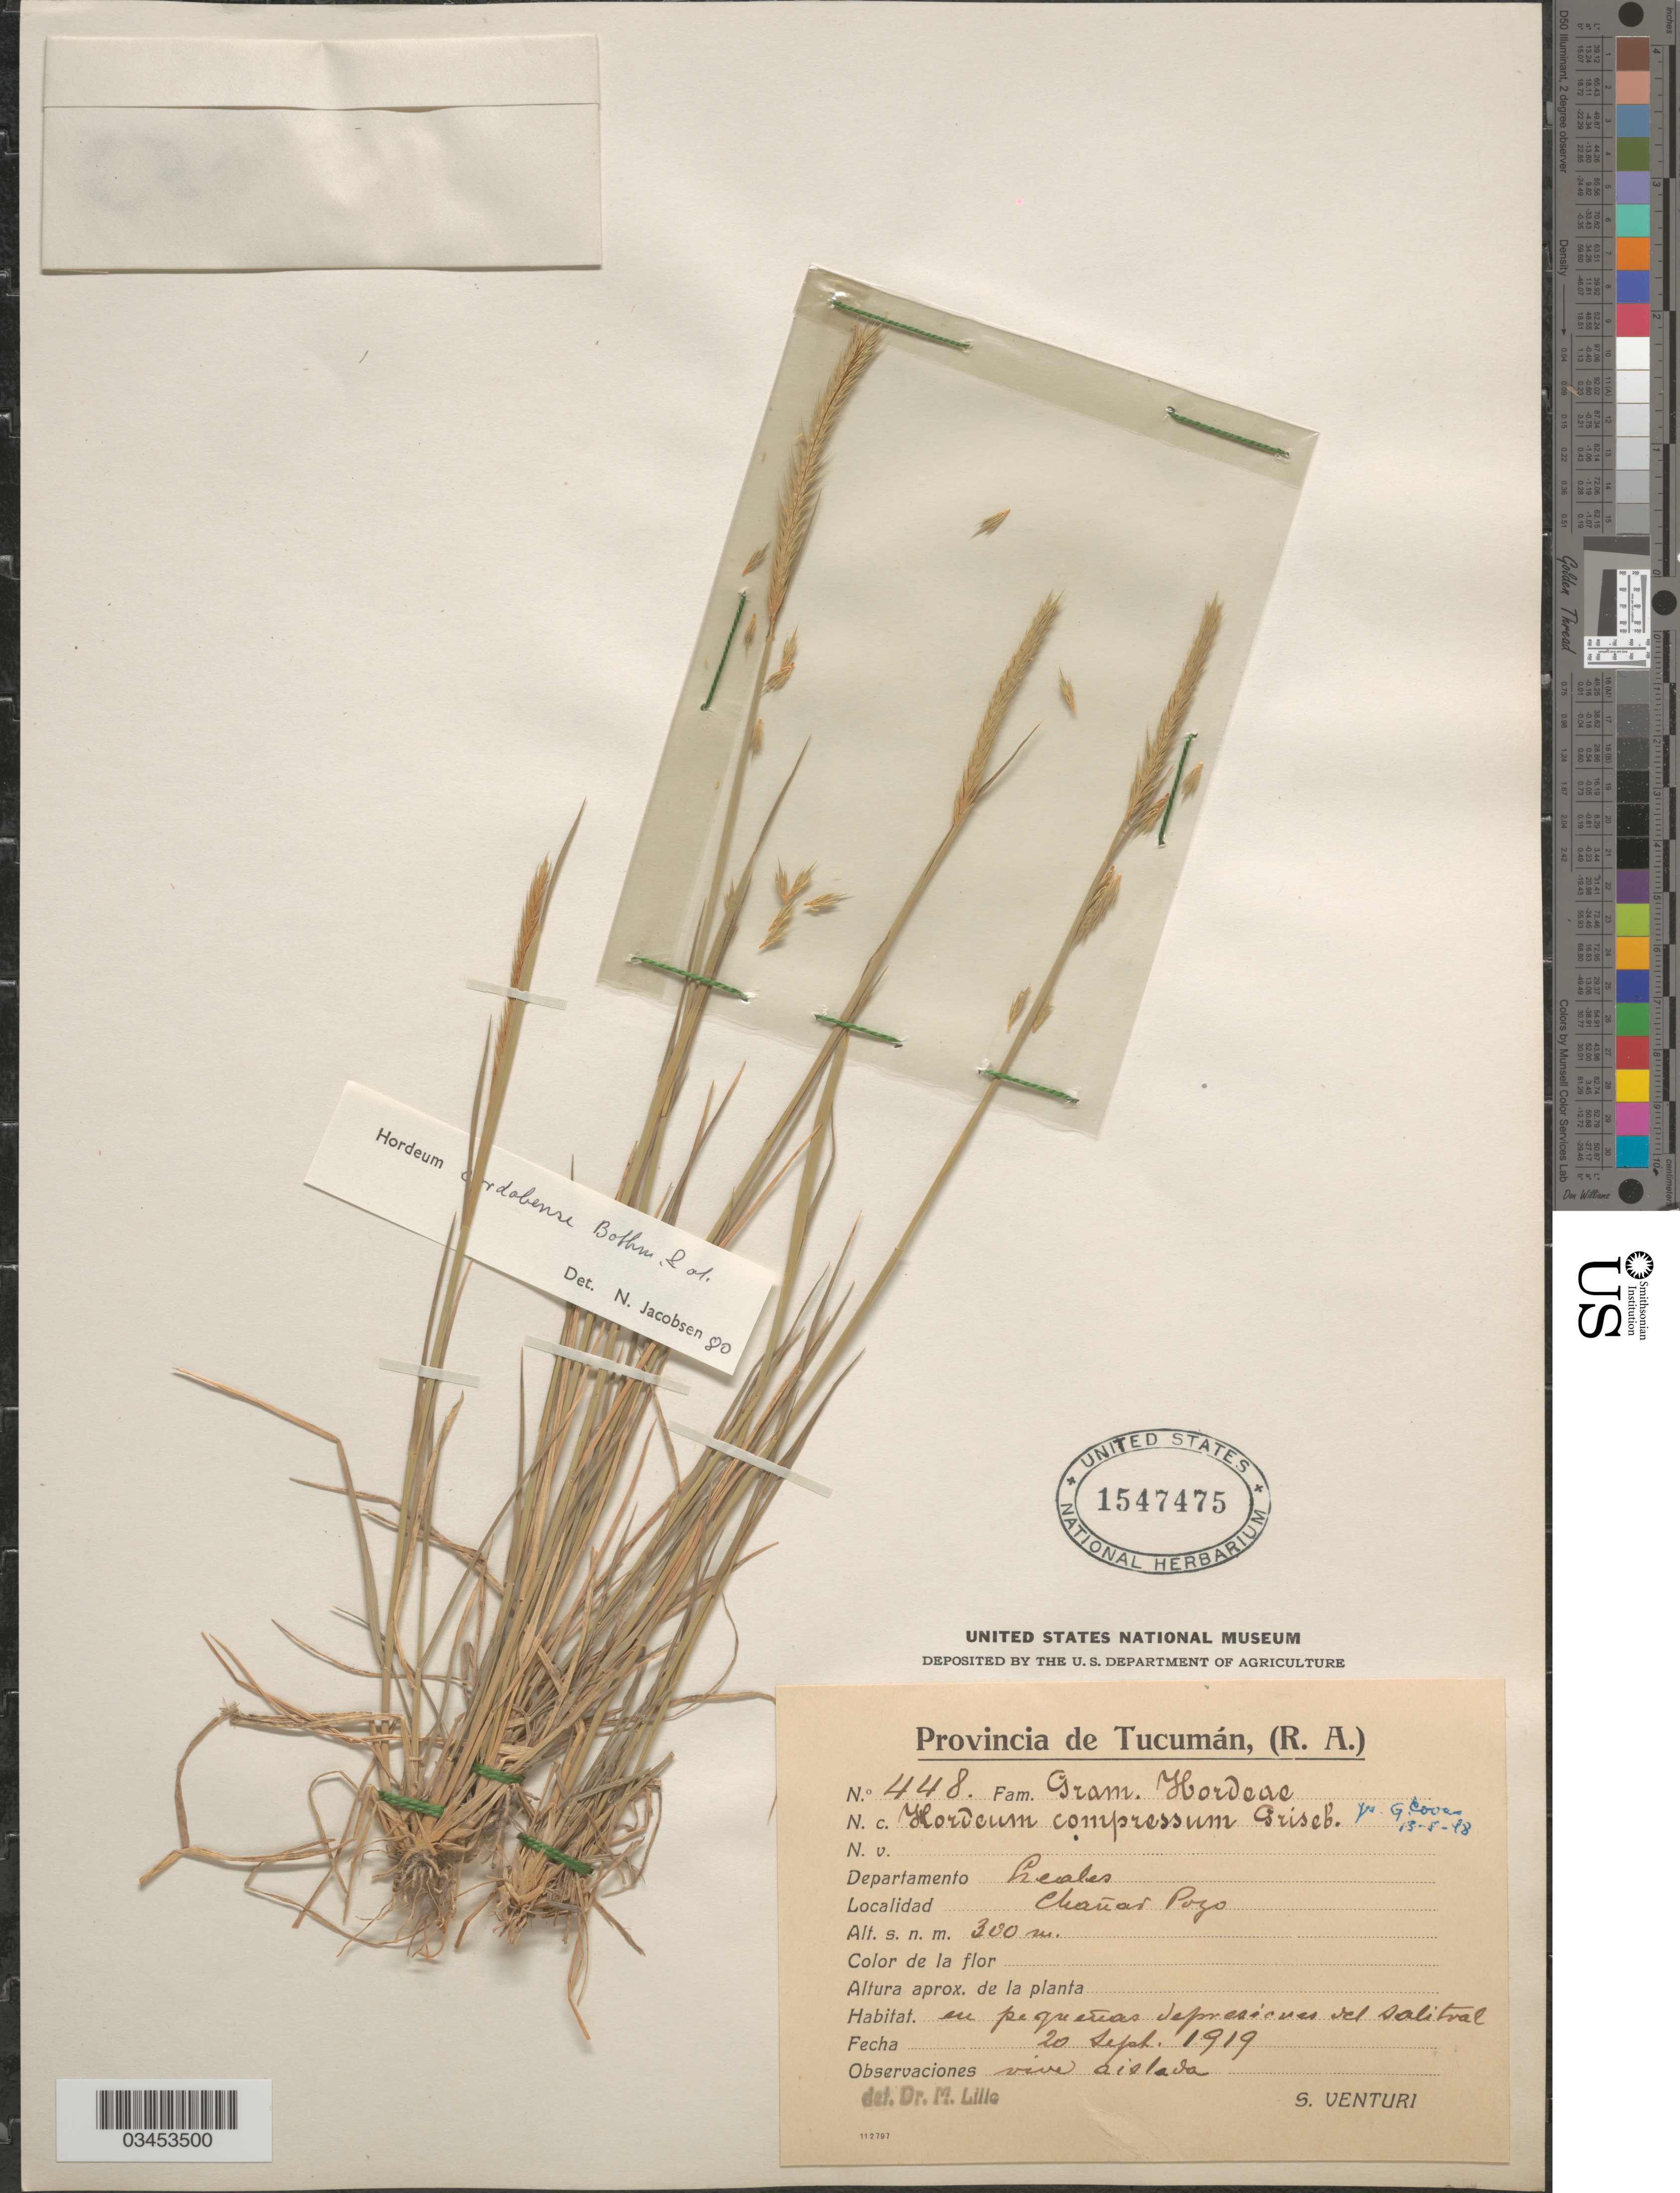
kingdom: Plantae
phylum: Tracheophyta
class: Liliopsida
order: Poales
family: Poaceae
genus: Hordeum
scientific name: Hordeum cordobense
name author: Bothmer et al.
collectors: S. Venturi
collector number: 448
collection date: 1919-09-20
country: Argentina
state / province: Tucuman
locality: Departamento Leales. Chañar Pozo.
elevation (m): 300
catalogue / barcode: US 1547475